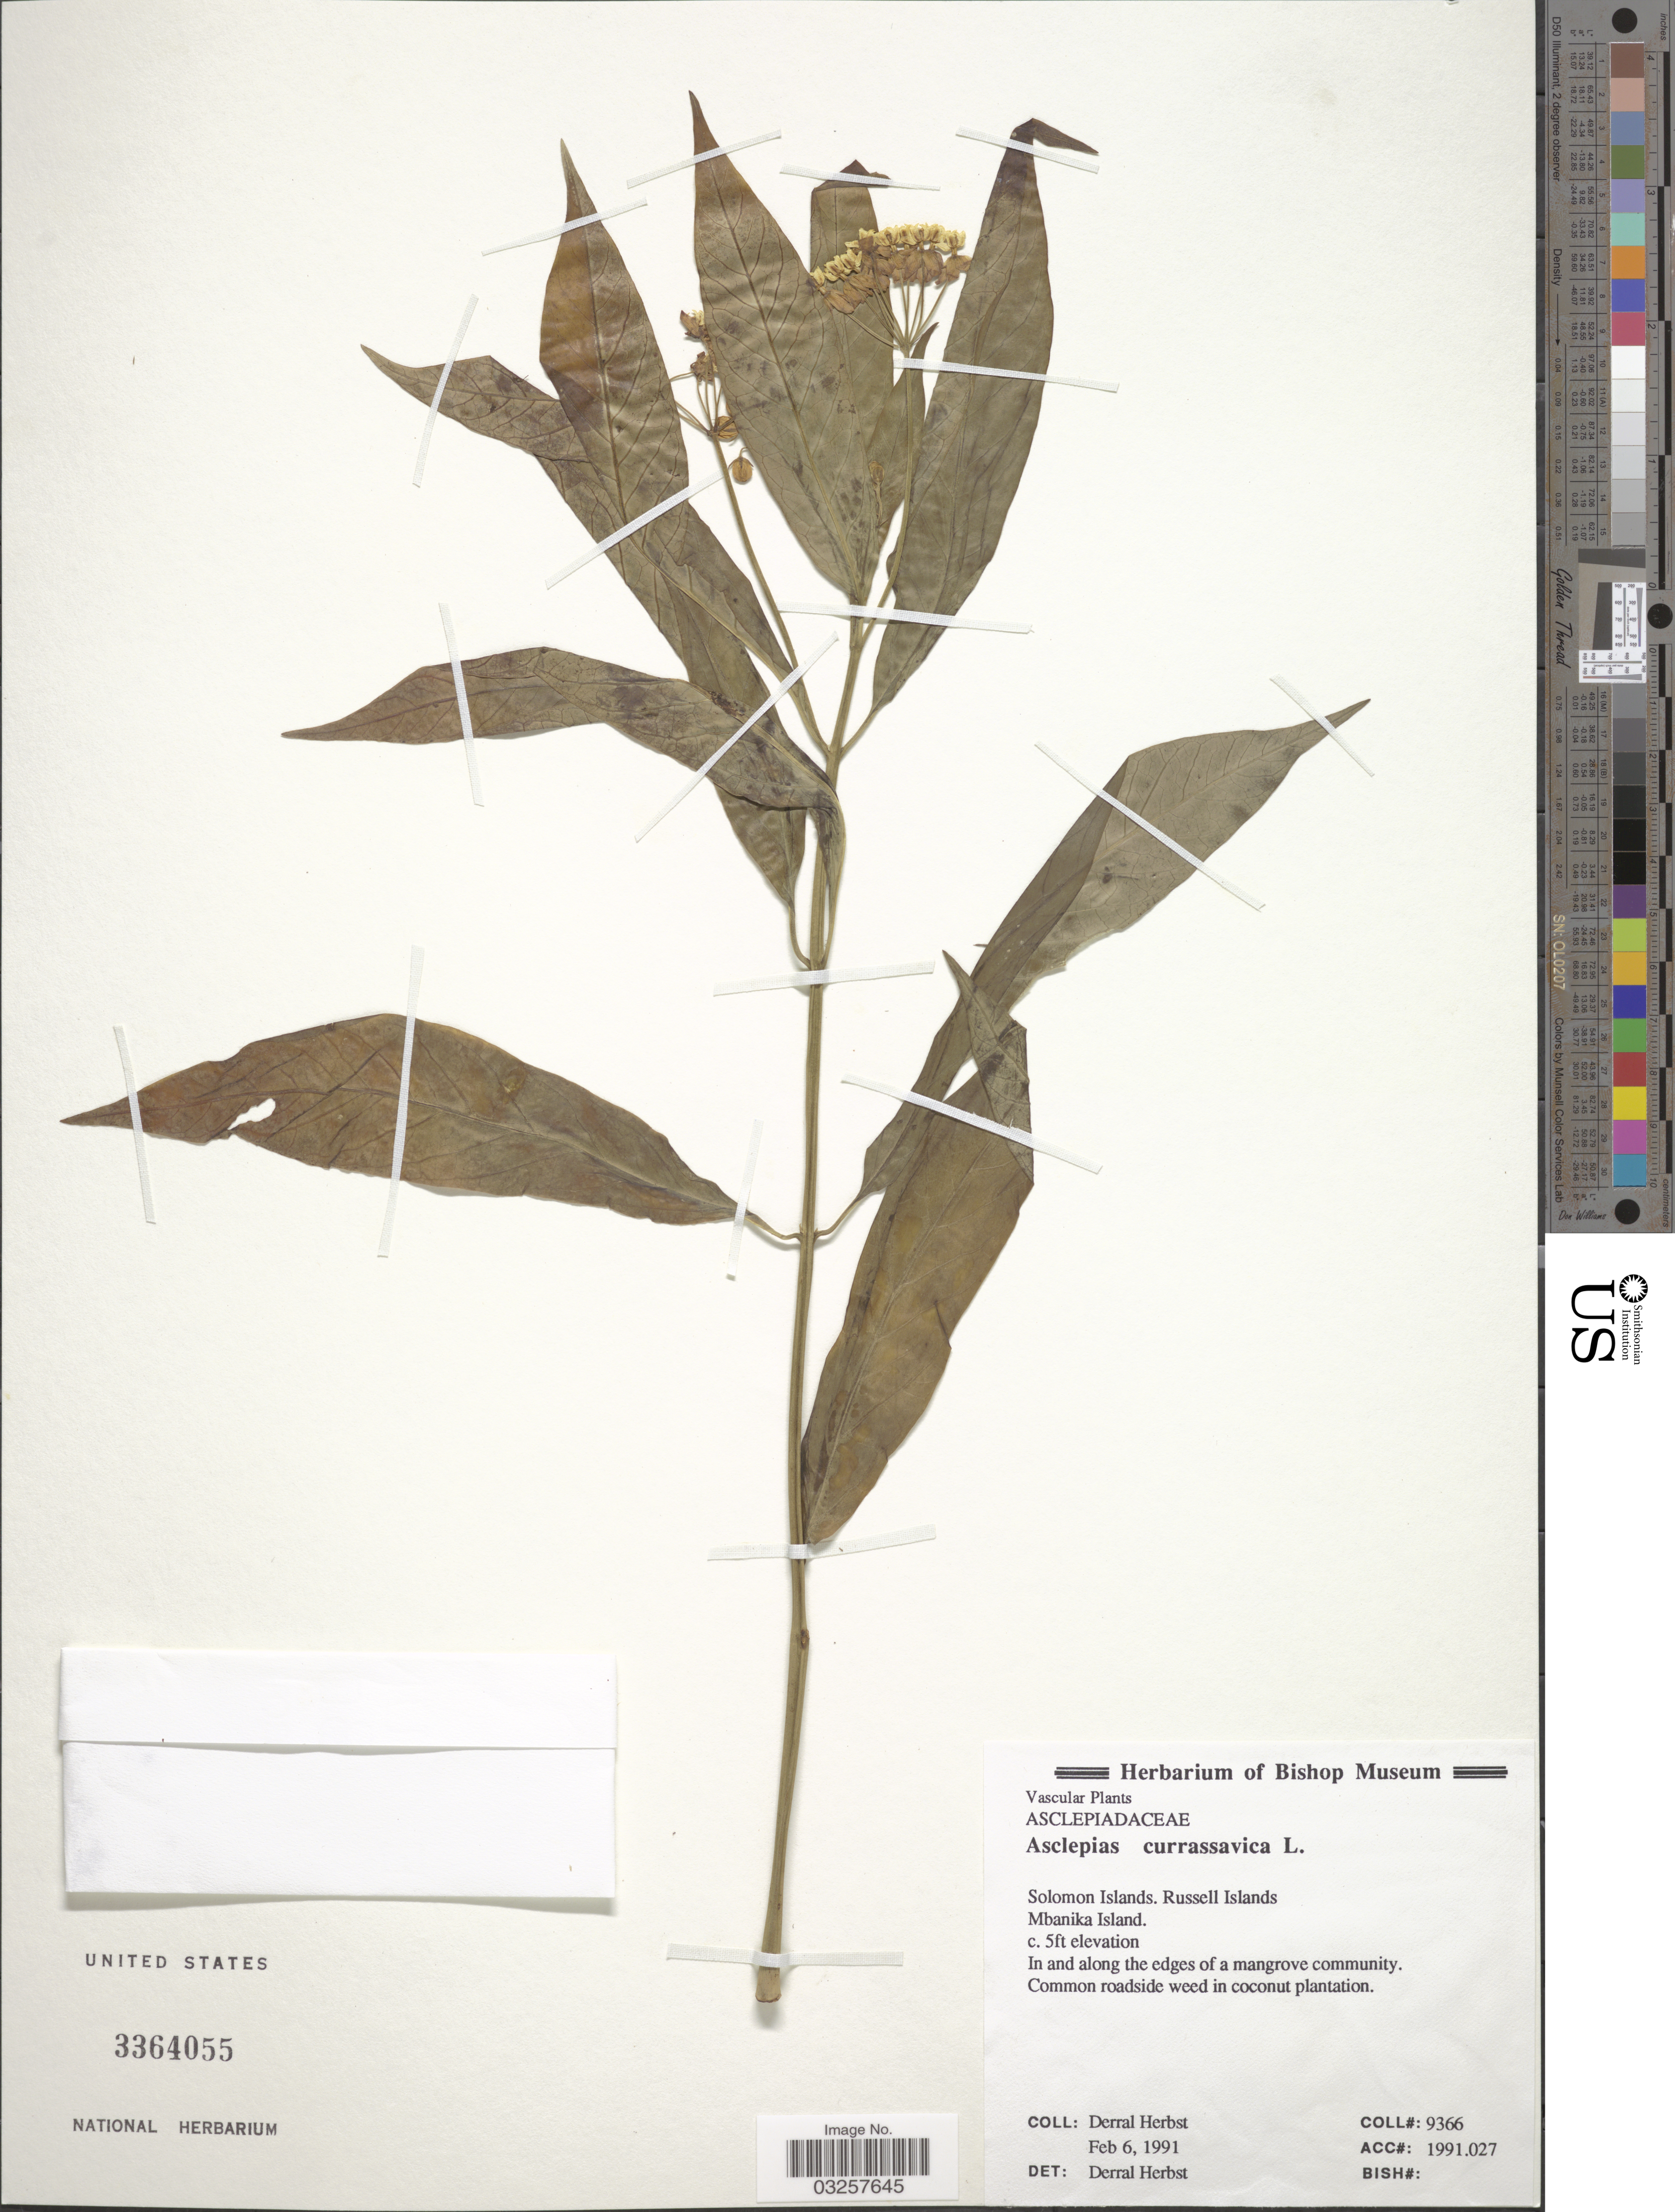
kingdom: Plantae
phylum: Tracheophyta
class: Magnoliopsida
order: Gentianales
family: Apocynaceae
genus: Asclepias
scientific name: Asclepias curassavica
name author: L.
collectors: D. R. Herbst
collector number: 9366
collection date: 1991-02-06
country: Solomon Islands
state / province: Solomon Islands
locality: Russell Islands. Mbanika Island.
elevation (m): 2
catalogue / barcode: US 3364055